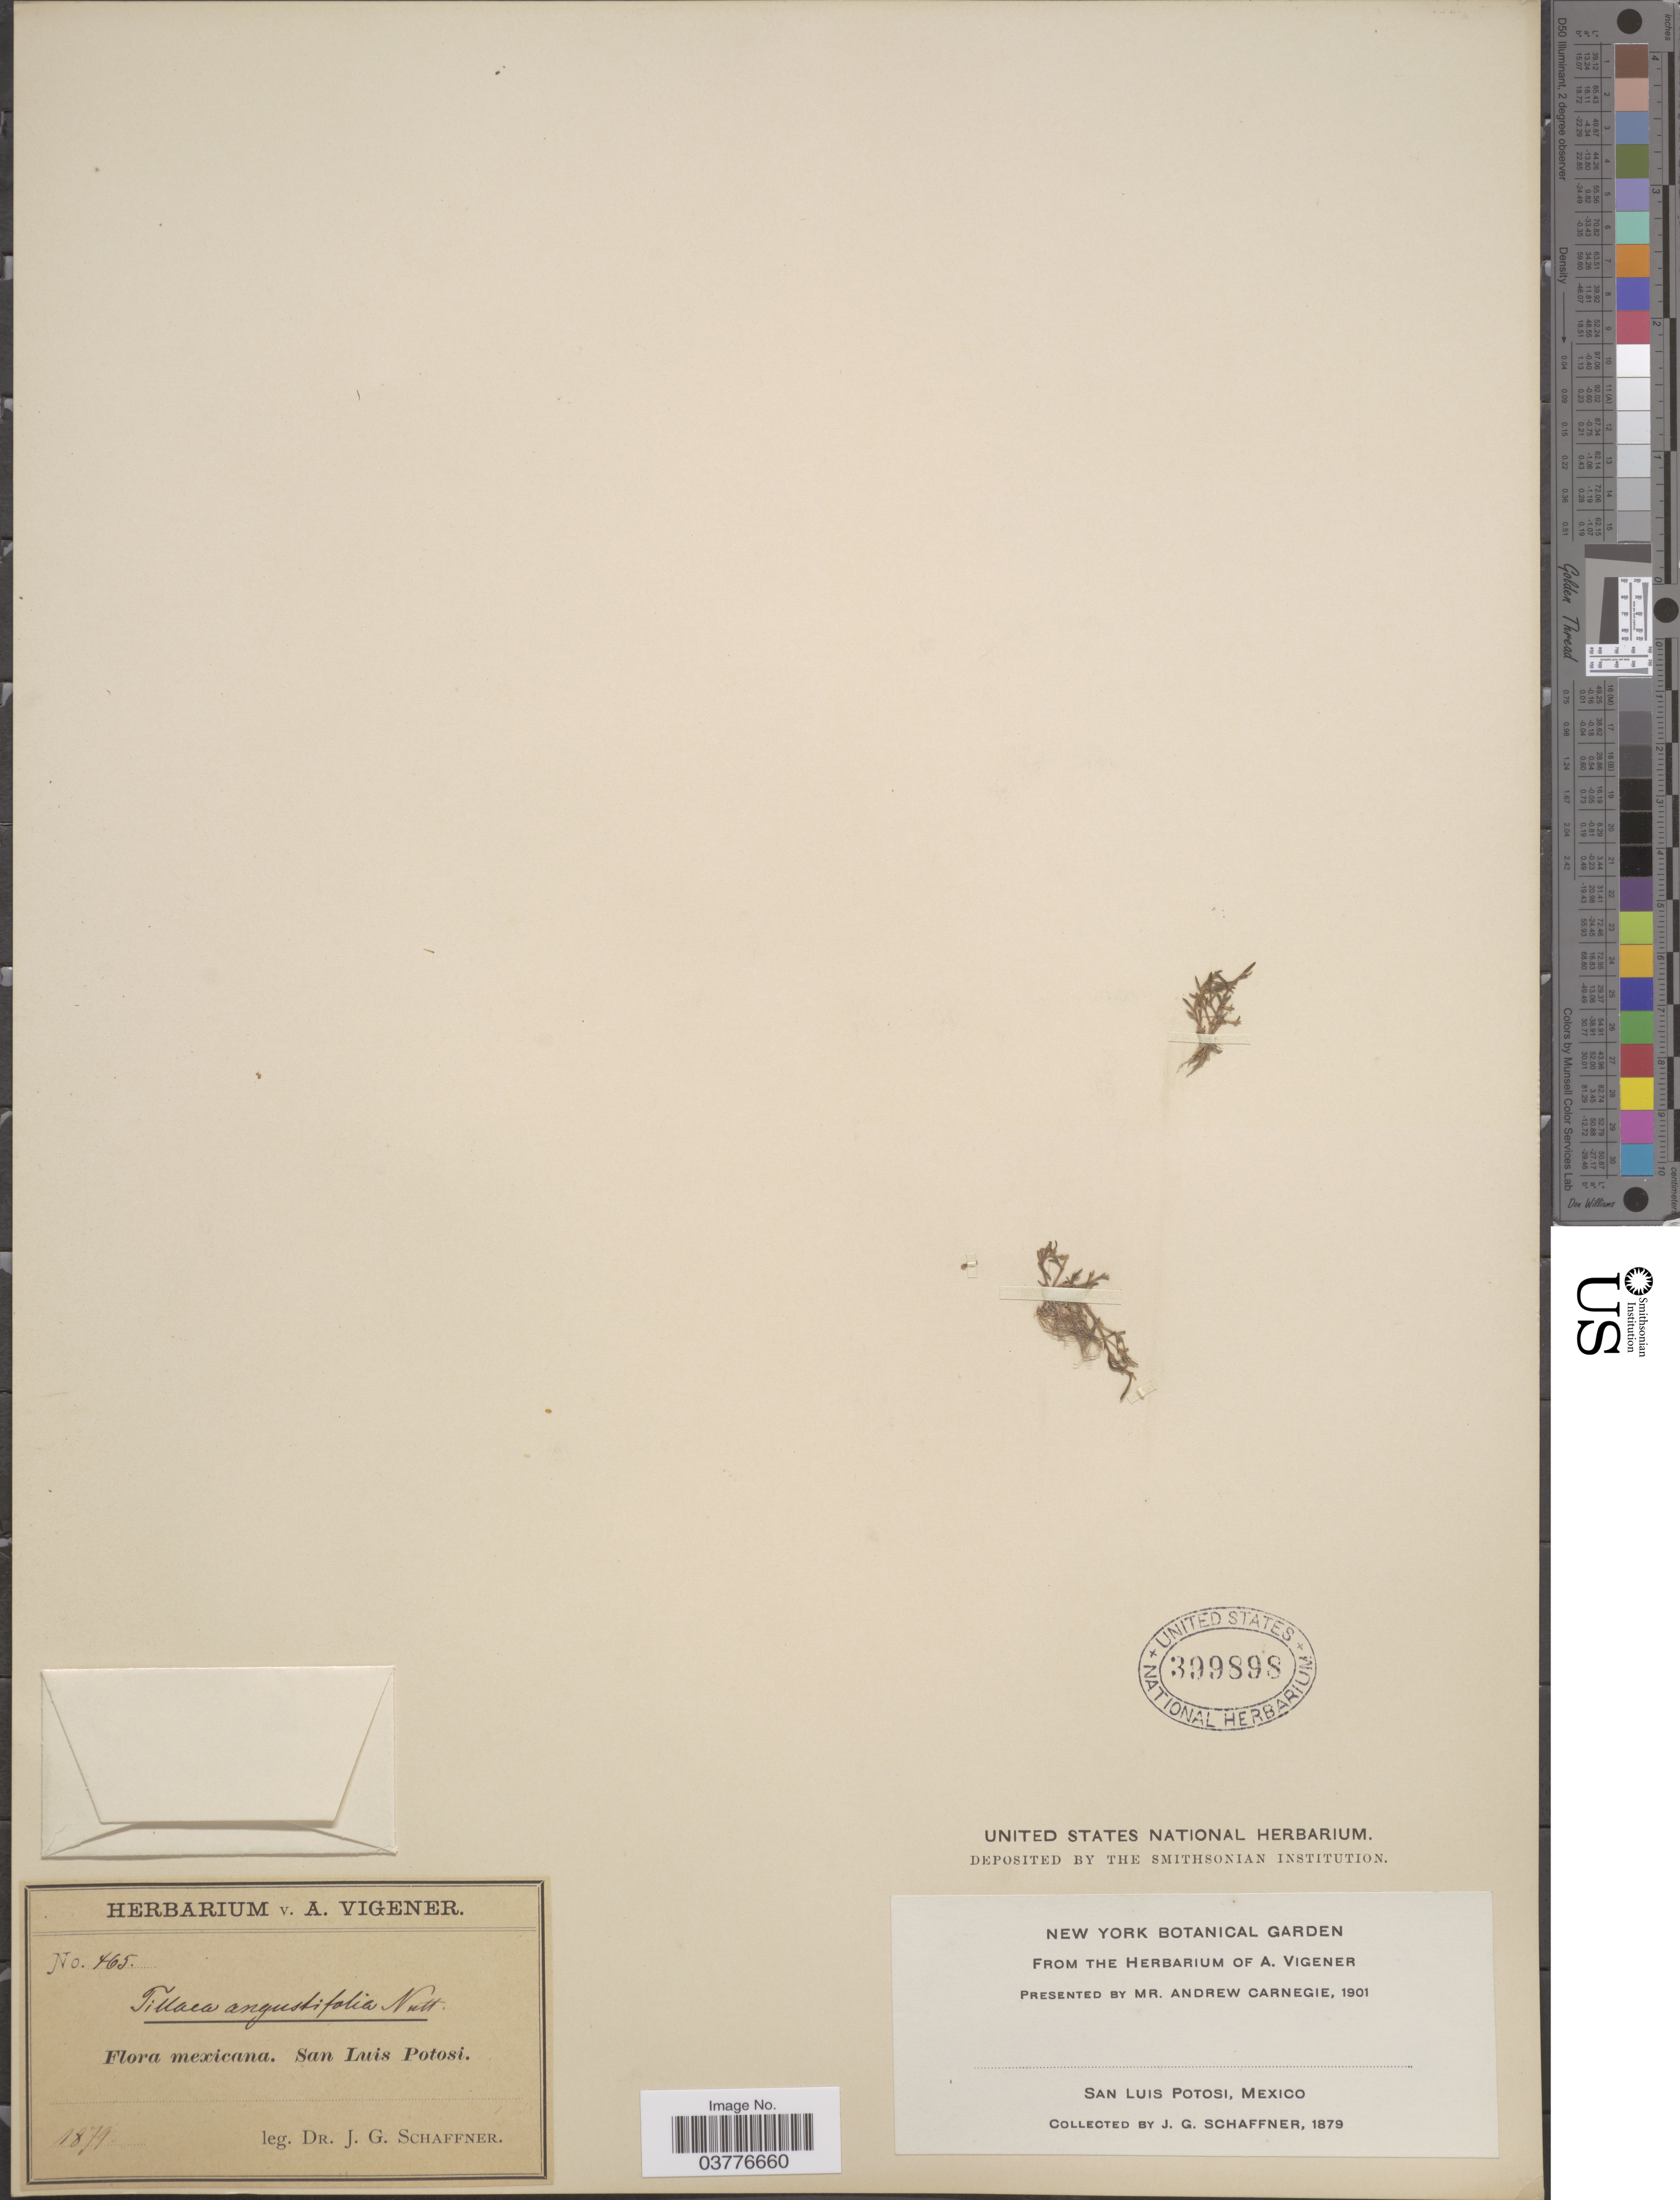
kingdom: Plantae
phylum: Tracheophyta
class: Magnoliopsida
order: Saxifragales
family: Crassulaceae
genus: Crassula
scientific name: Crassula aquatica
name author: (L.) Schönland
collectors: J. G. Schaffner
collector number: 465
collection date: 1879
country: Mexico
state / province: San Luis Potosí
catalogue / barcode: US 399898